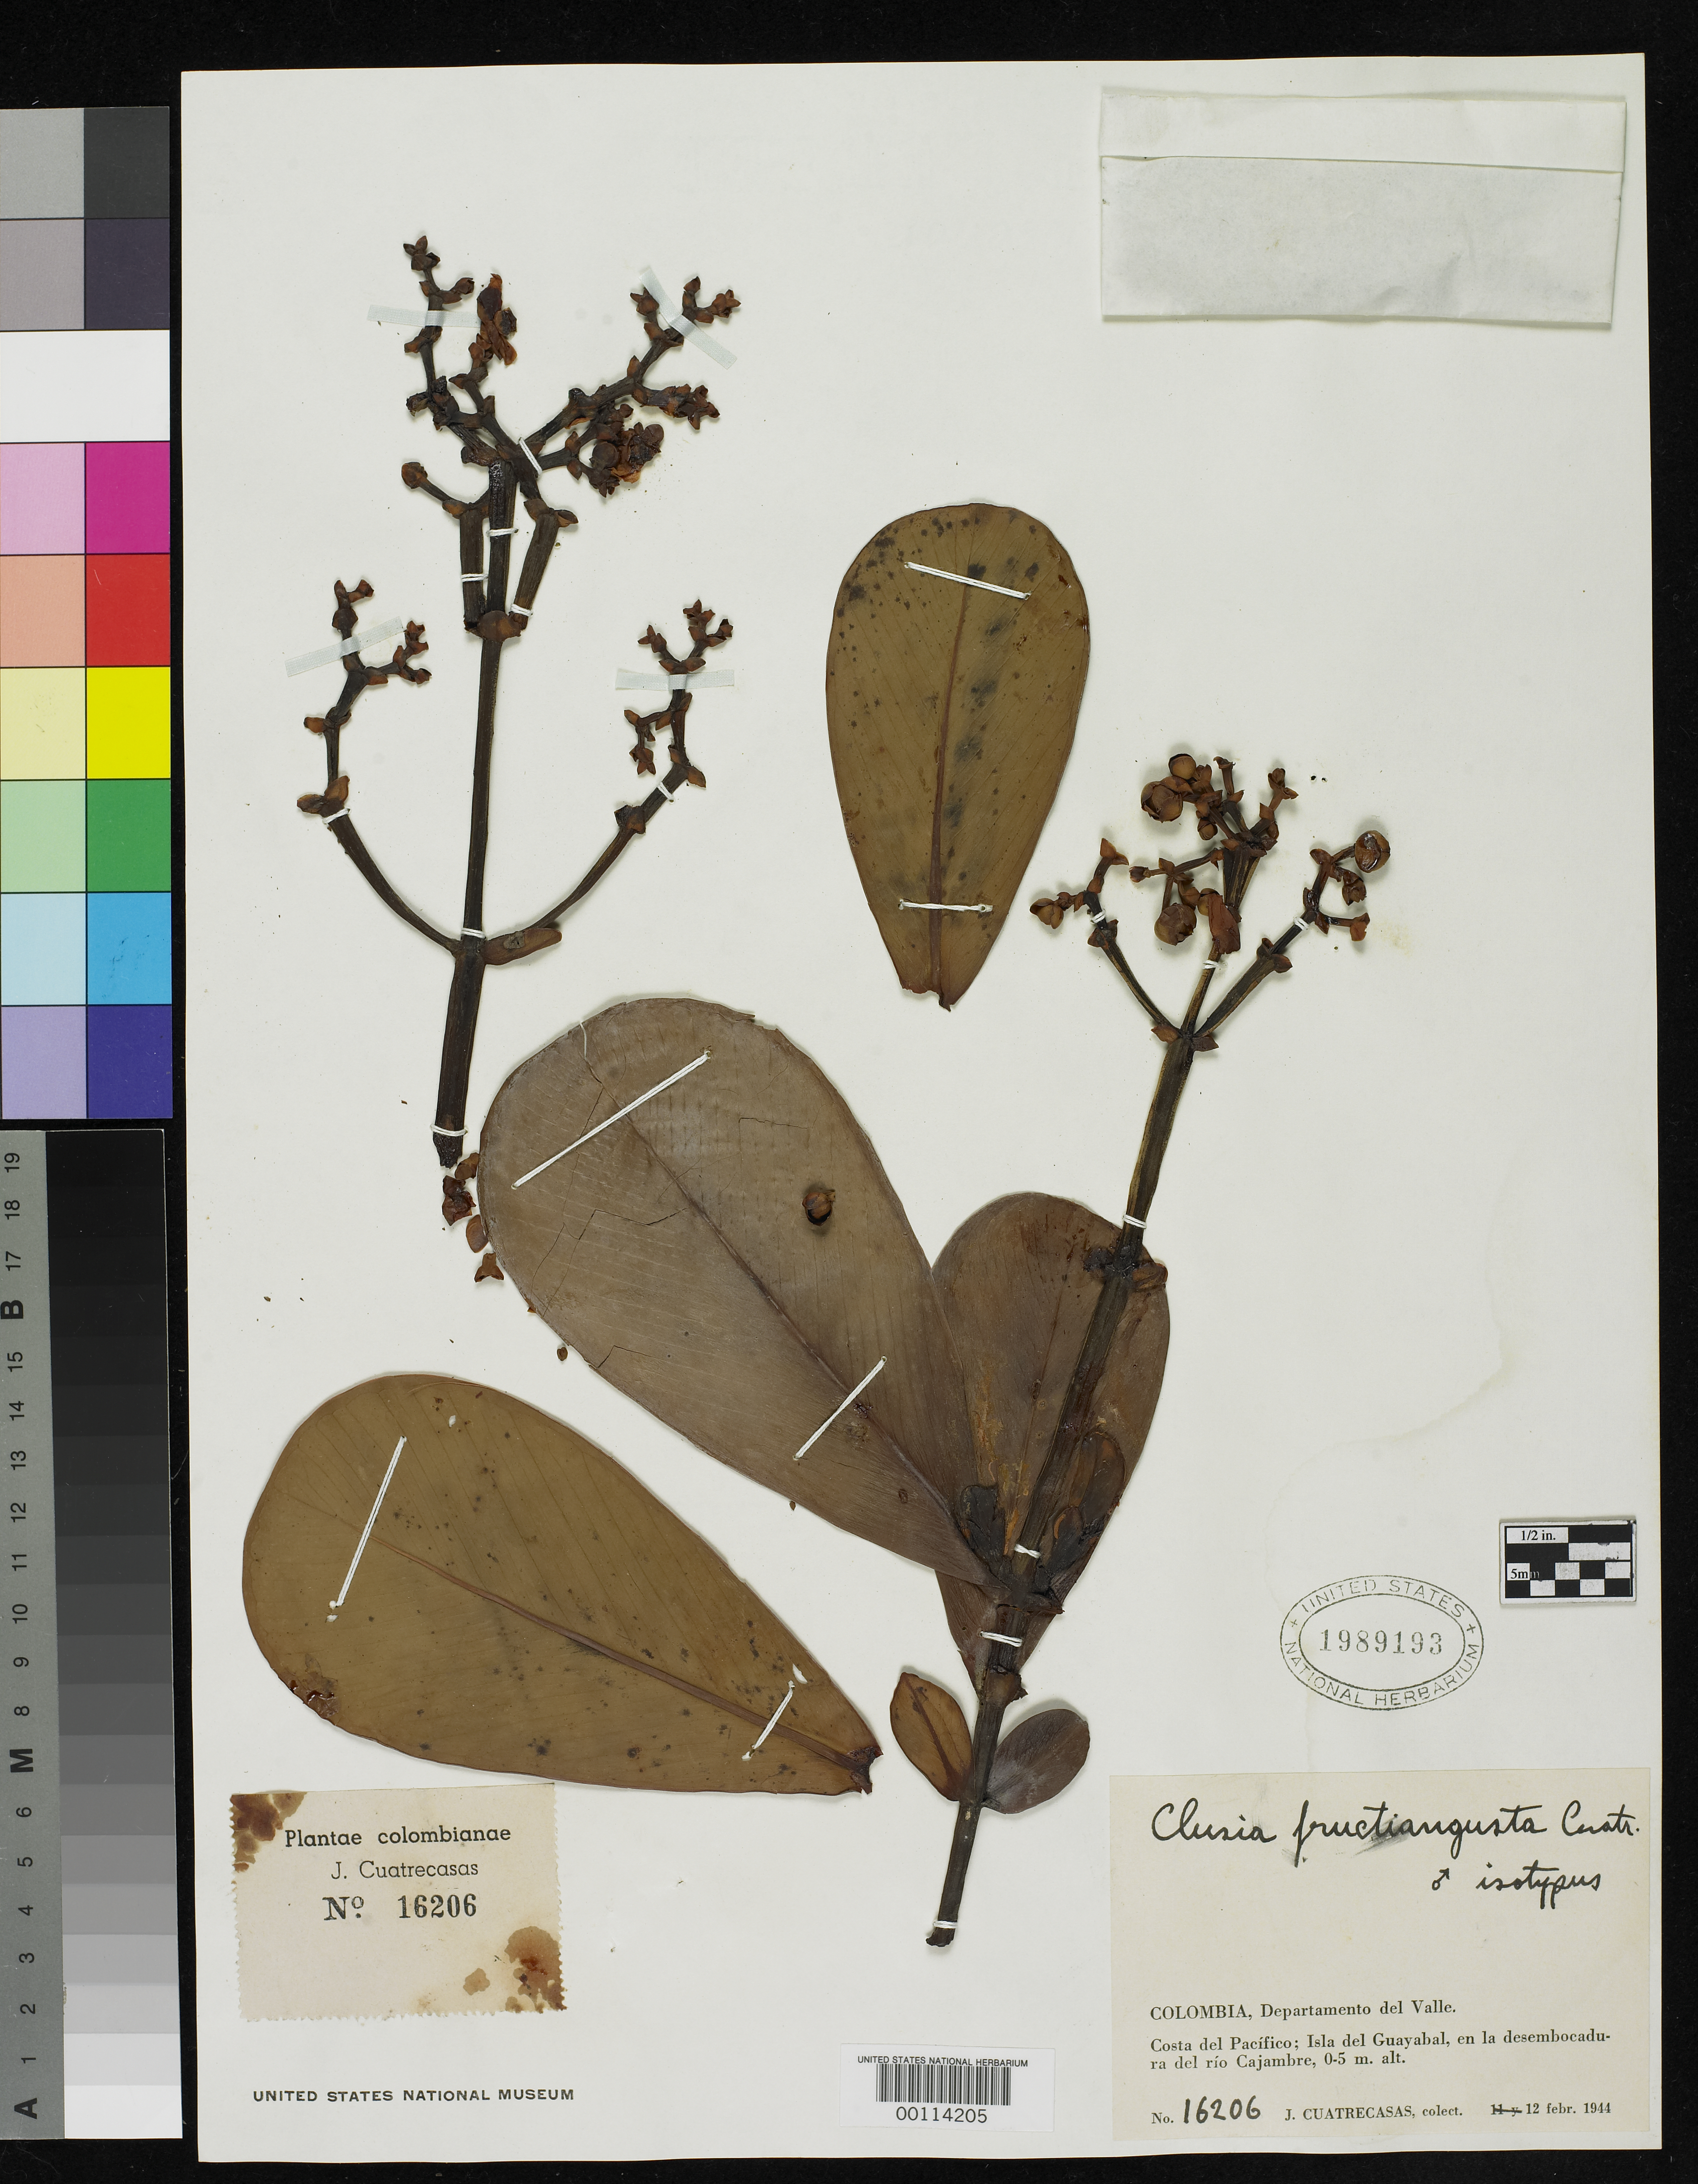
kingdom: Plantae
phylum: Tracheophyta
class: Magnoliopsida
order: Malpighiales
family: Clusiaceae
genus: Clusia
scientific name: Clusia fructiangusta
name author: Cuatrec.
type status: Isotype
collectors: J. Cuatrecasas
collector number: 16206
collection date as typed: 12 Feb 1944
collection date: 1944-02-12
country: Colombia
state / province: Valle del Cauca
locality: Isla del Guayabal.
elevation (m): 0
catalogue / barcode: US 1989193